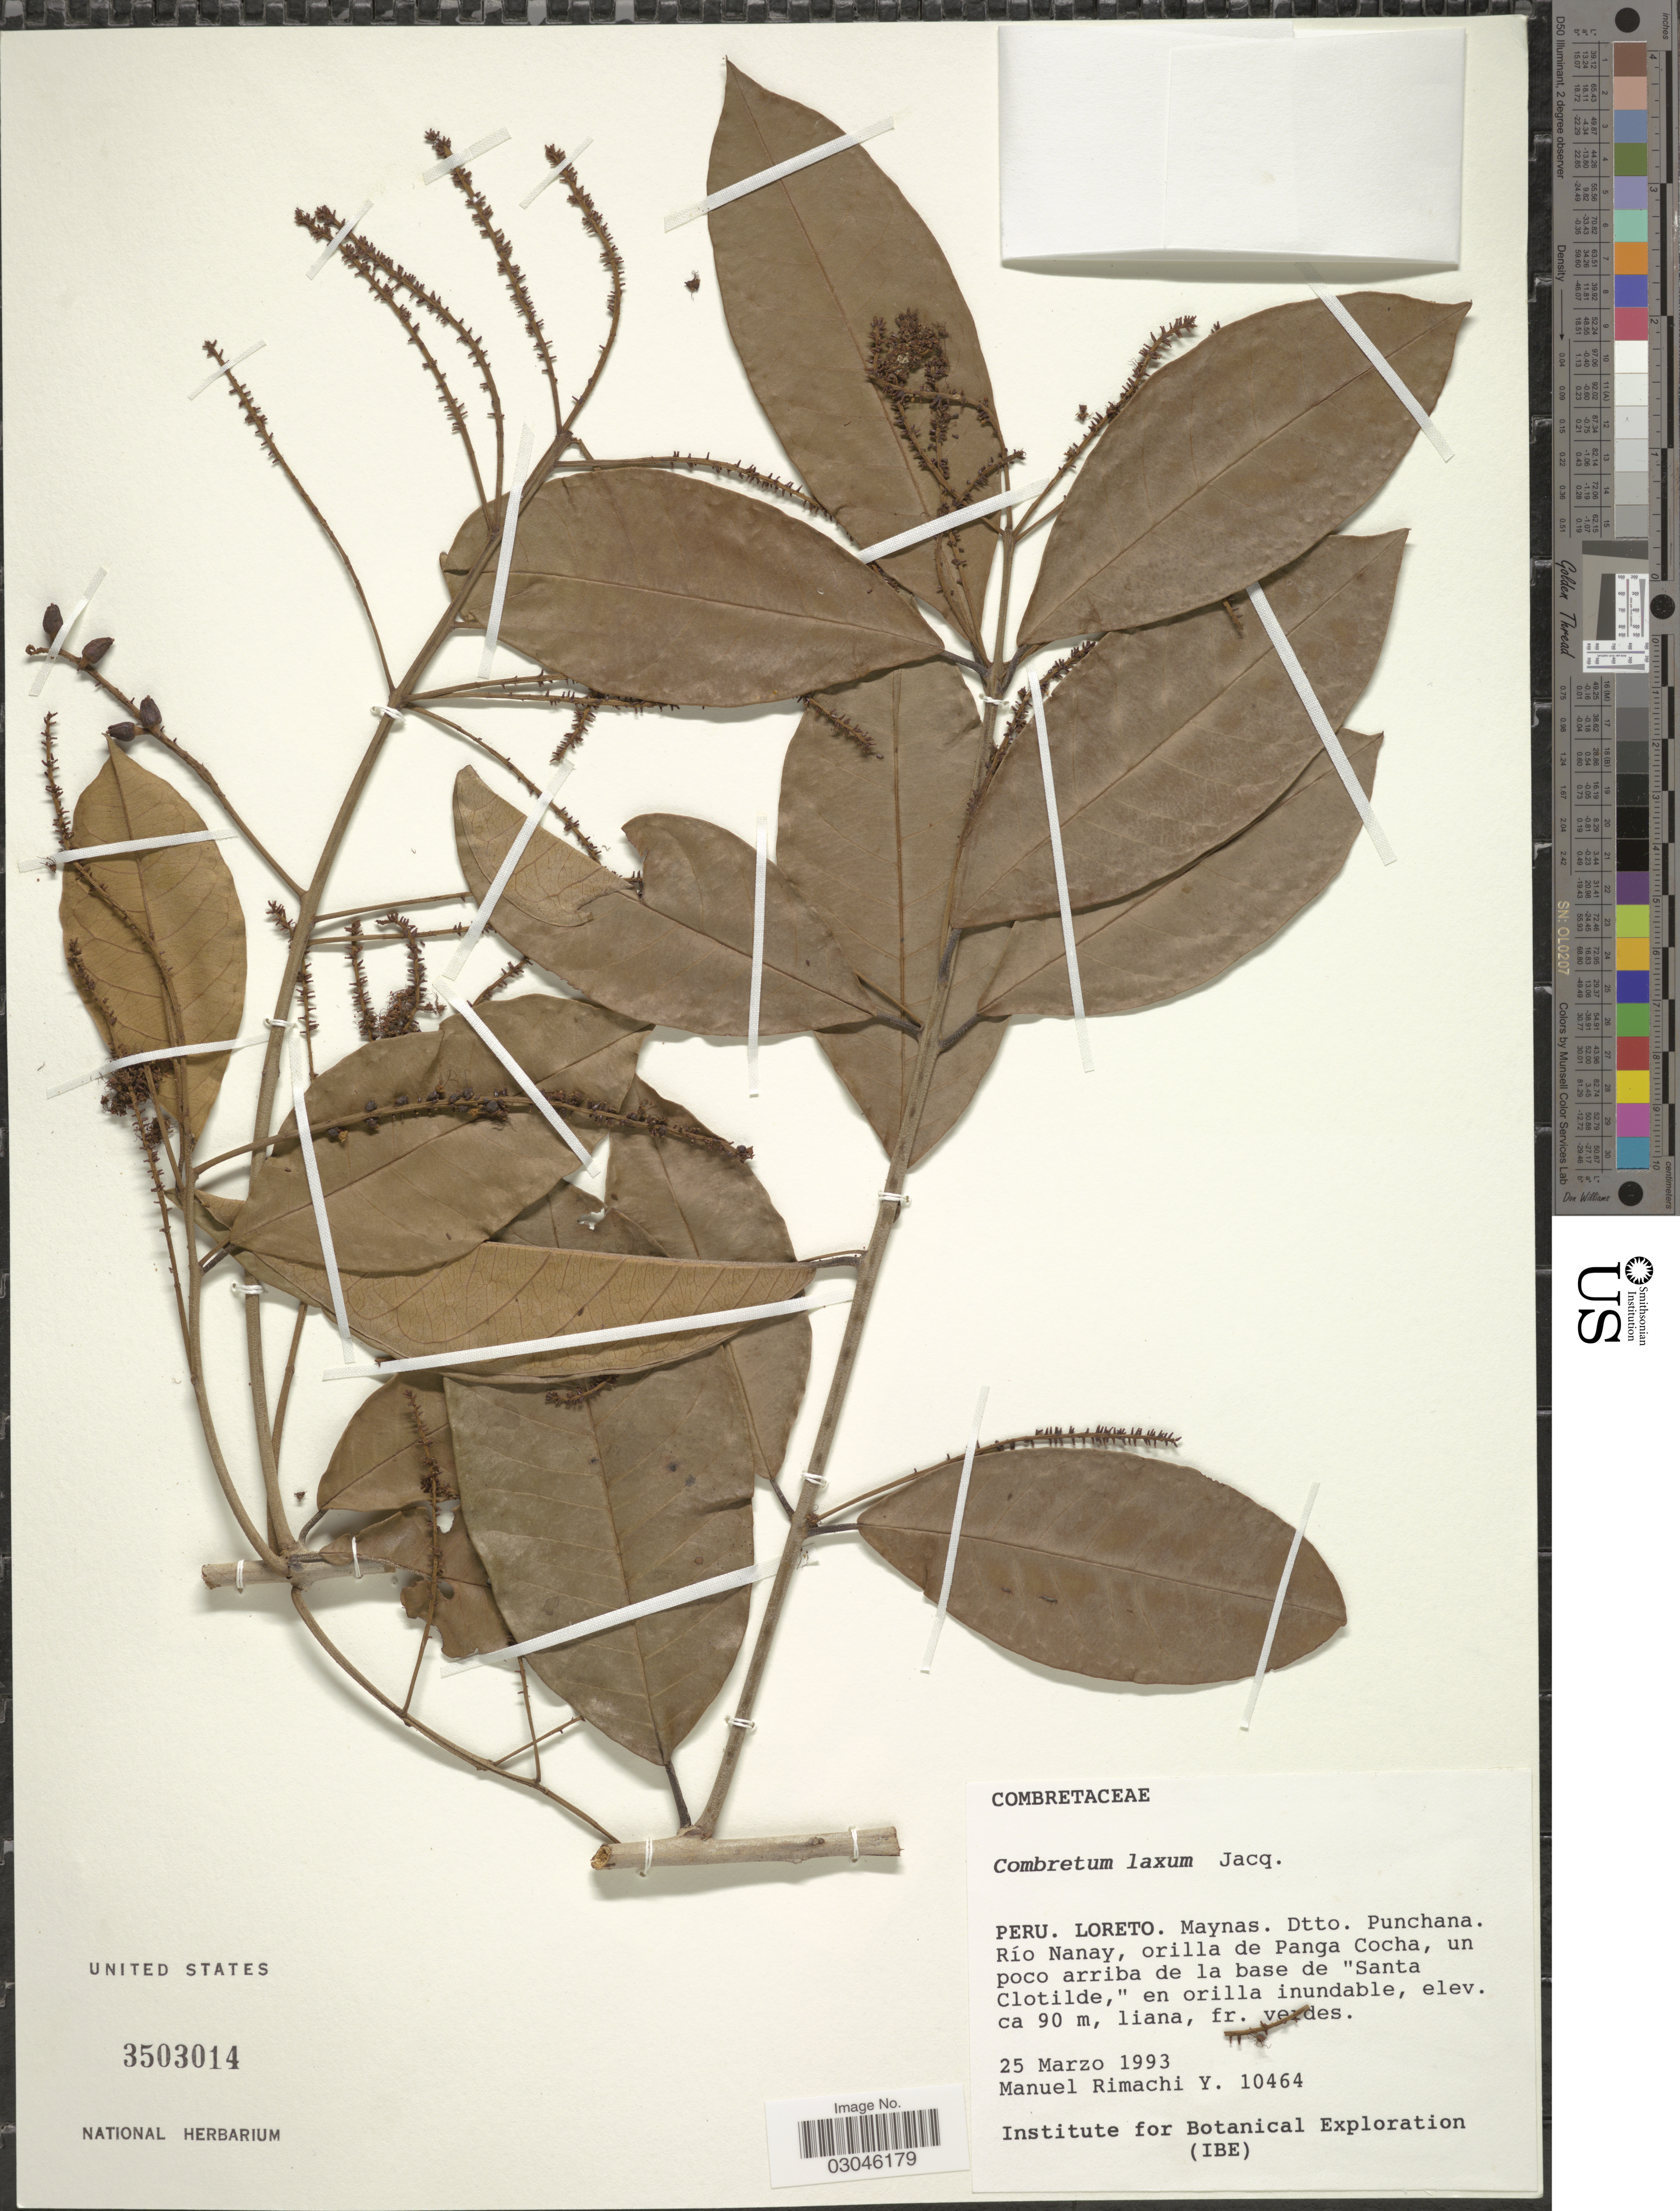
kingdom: Plantae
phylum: Tracheophyta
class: Magnoliopsida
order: Myrtales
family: Combretaceae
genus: Combretum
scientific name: Combretum laxum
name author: Jacq.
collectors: M. Rimachi Y.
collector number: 10464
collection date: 1993-03-25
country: Peru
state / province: Loreto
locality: Maynas. Dtto. Puchana. Río Nanay, orilla de Panga Cocha, un poco arriba de la base de "Santa Clotilde," en orilla inundable.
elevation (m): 90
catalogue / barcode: US 3503014